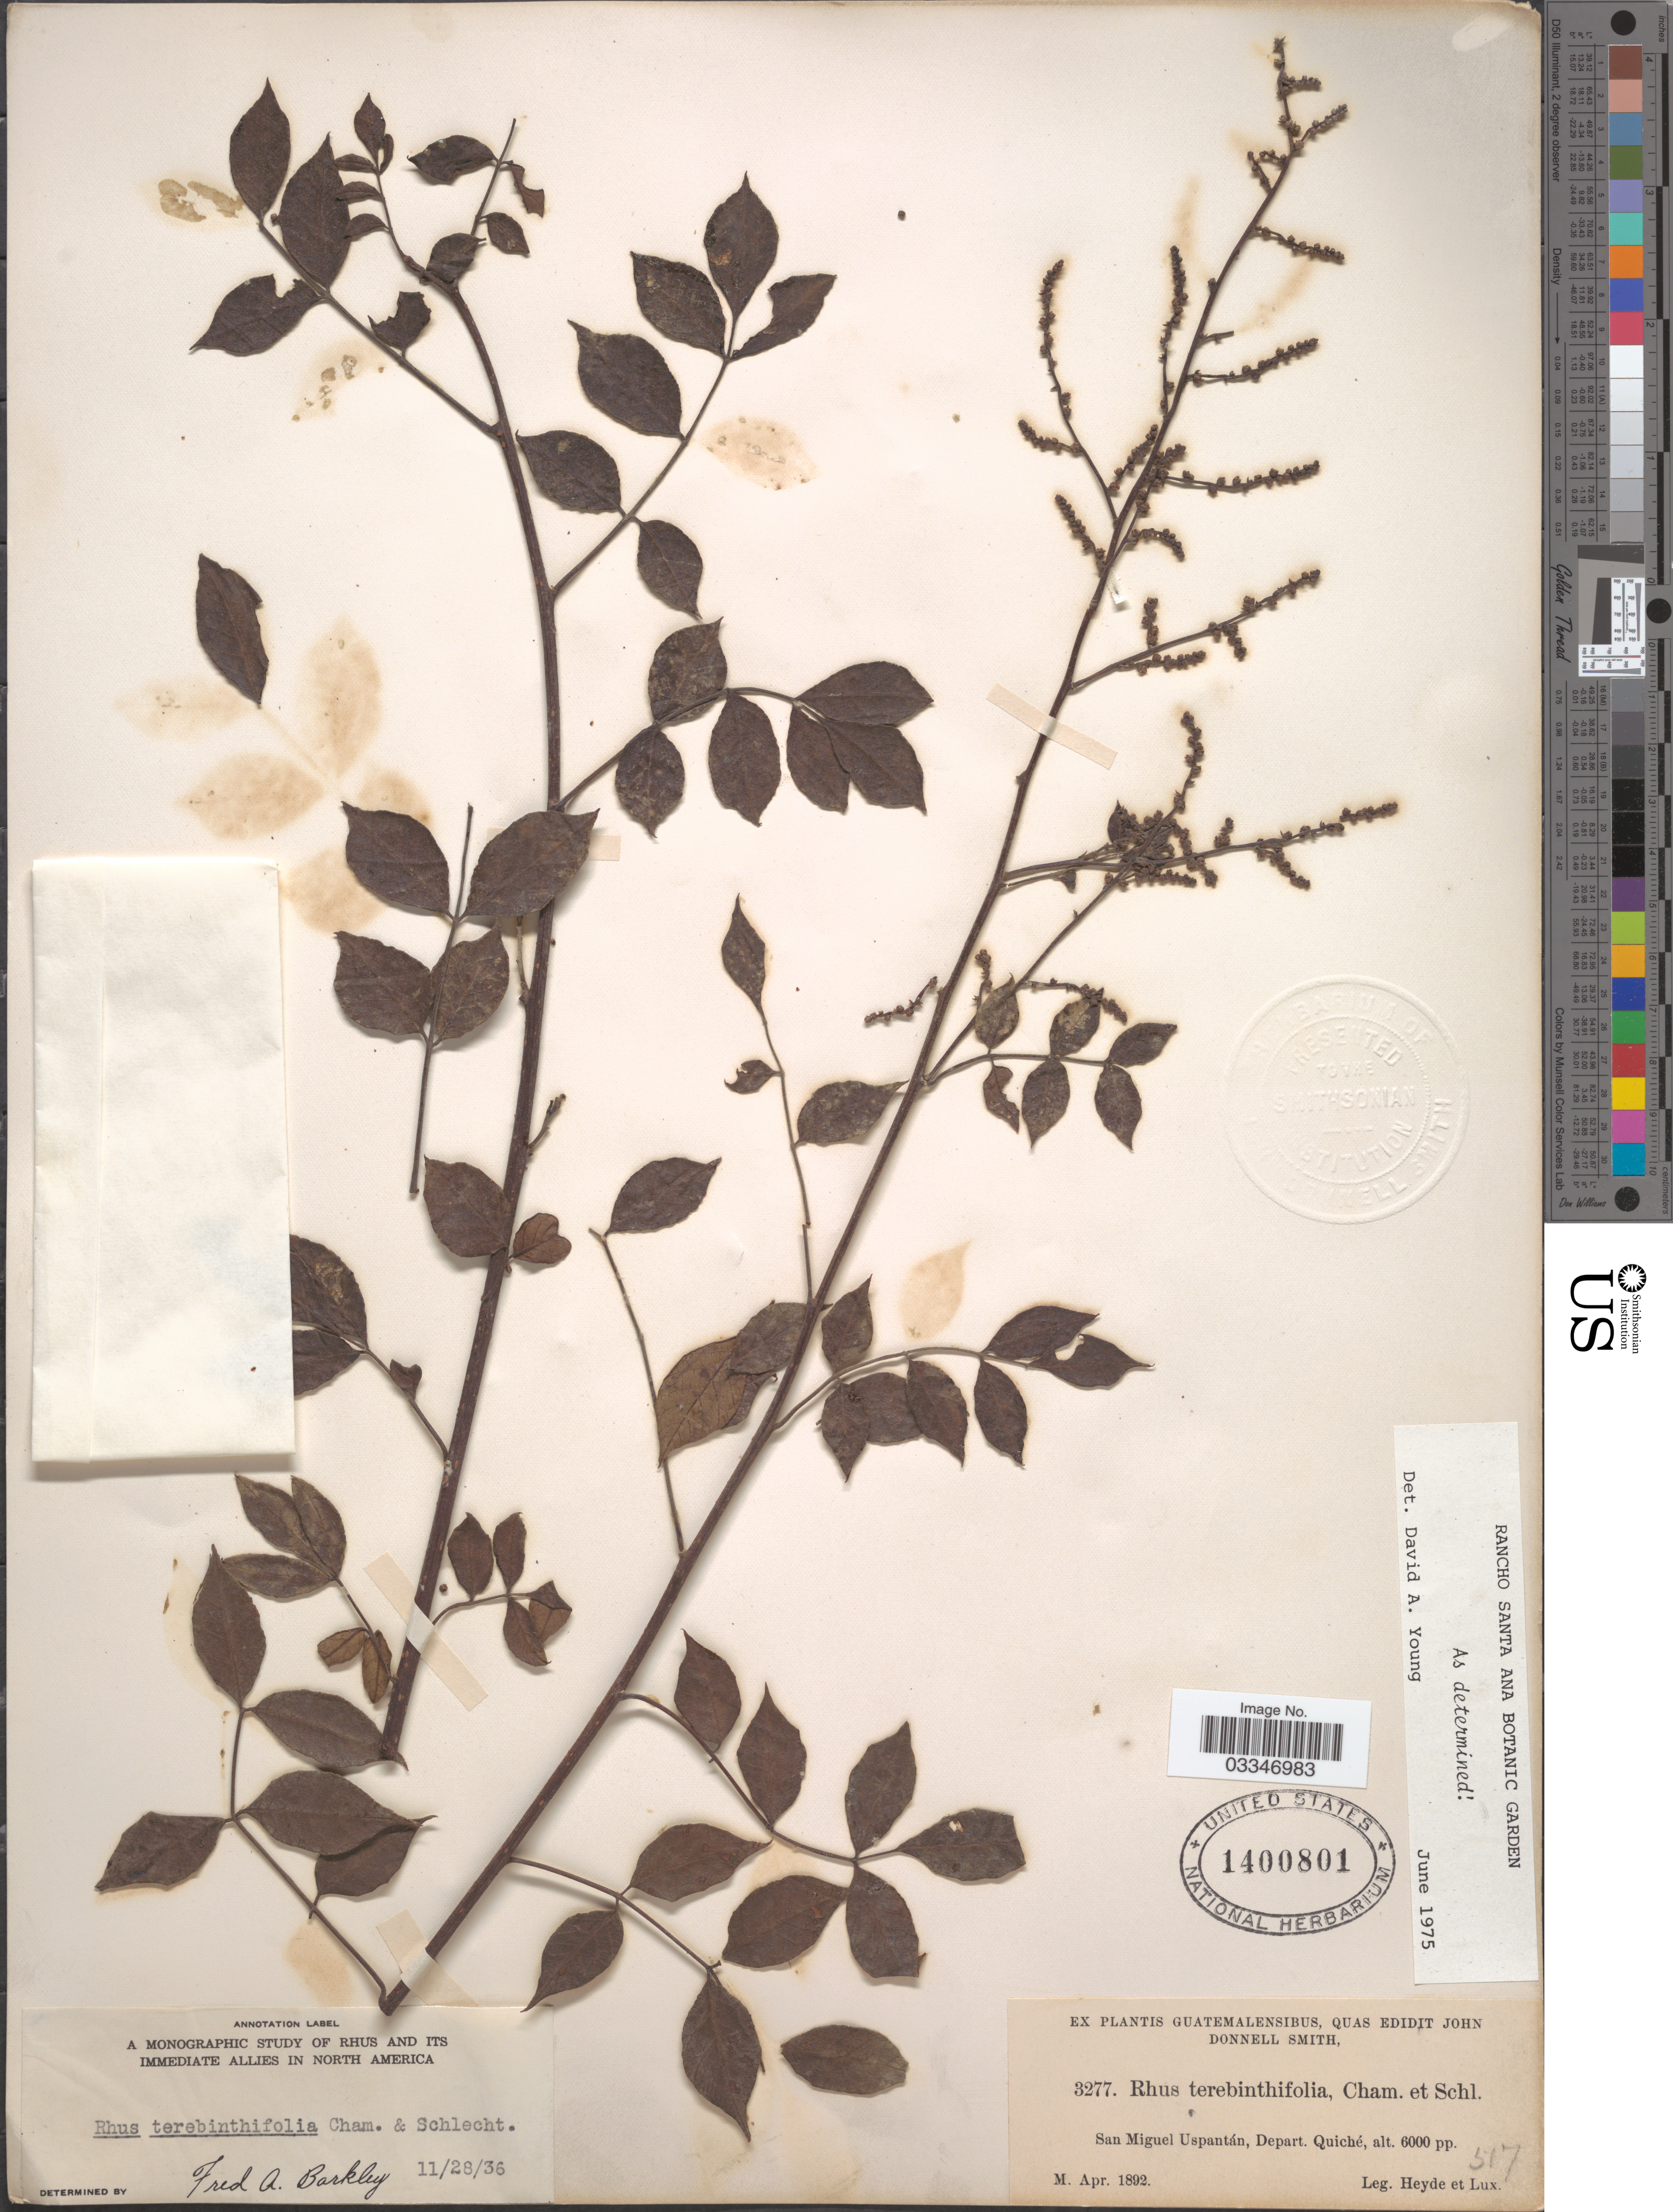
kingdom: Plantae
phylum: Tracheophyta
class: Magnoliopsida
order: Sapindales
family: Anacardiaceae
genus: Rhus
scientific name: Rhus terebinthifolia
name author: Schltdl. & Cham.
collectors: Heyde & Lux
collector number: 3277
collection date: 1892-04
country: Guatemala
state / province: El Quiché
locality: San Miguel Uspantán, Depart. Quiché.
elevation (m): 1829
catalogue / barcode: US 1400801